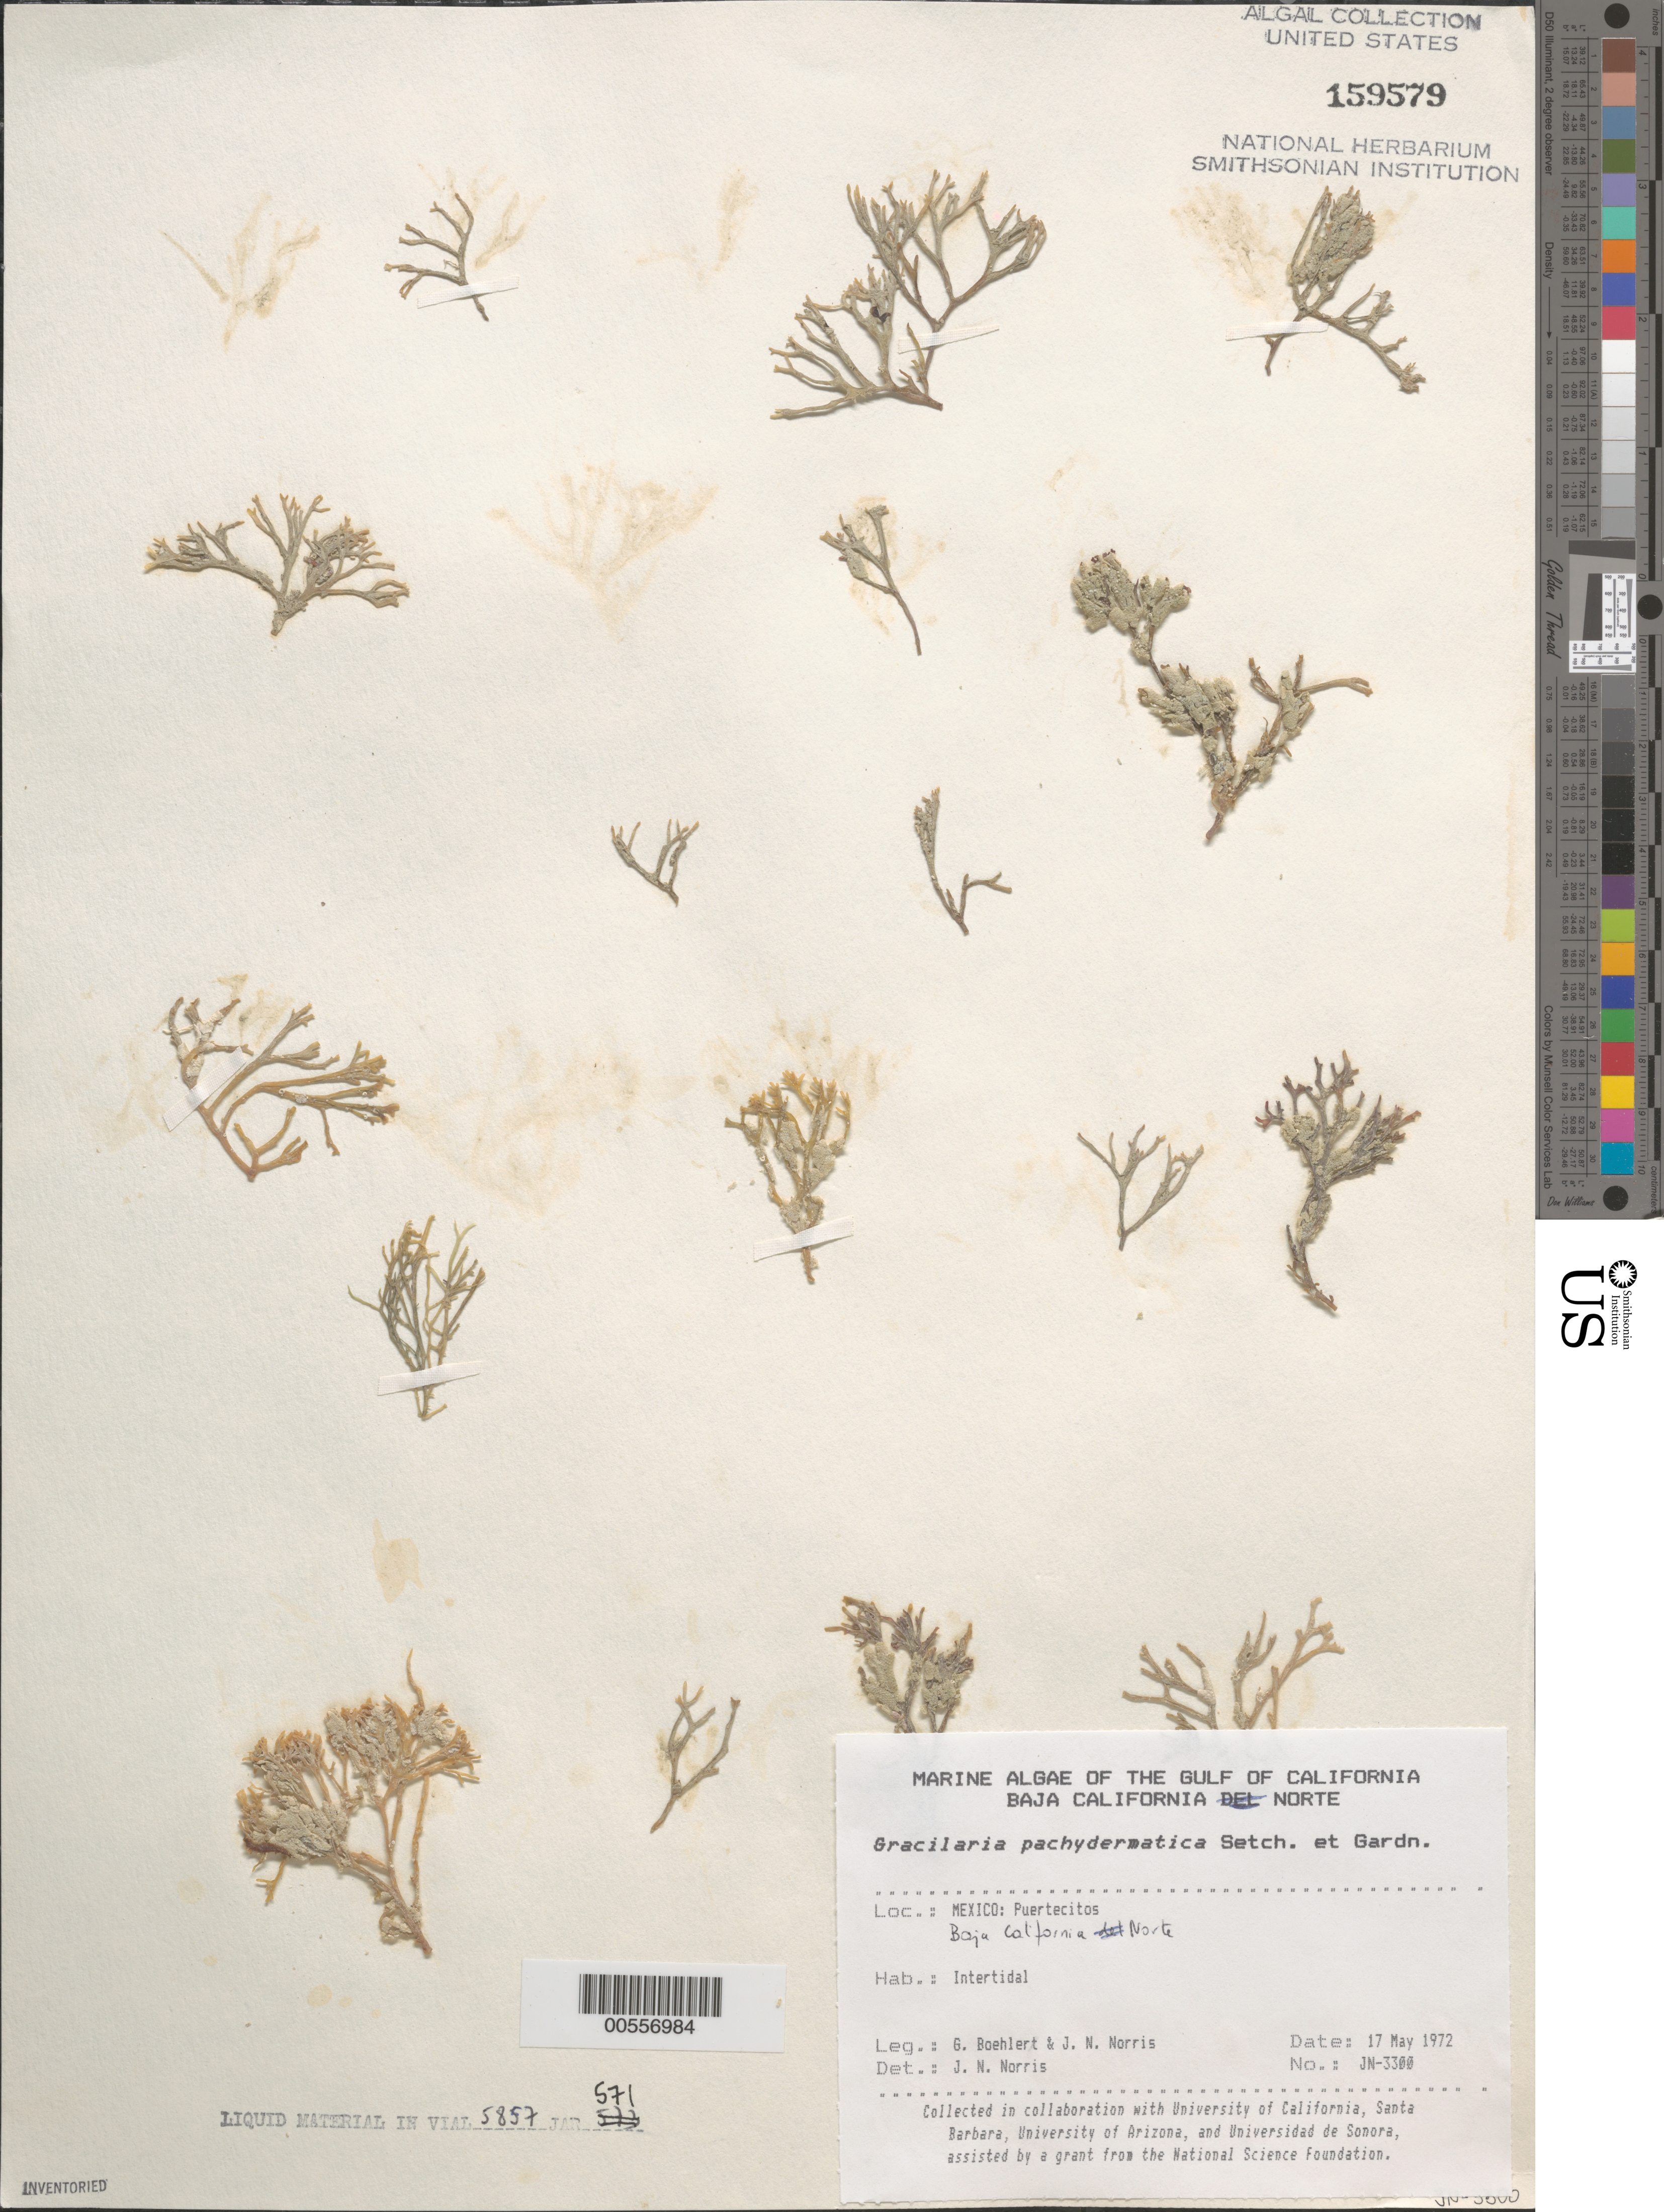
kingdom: Plantae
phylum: Rhodophyta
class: Florideophyceae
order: Gracilariales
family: Gracilariaceae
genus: Gracilaria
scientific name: Gracilaria pachydermatica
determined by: Norris, James N.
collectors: J. N. Norris & G. Boehlert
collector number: JN-3300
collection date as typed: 17 May 1972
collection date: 1972-05-17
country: Mexico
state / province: Baja California Norte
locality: Puertecitos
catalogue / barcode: US 159579